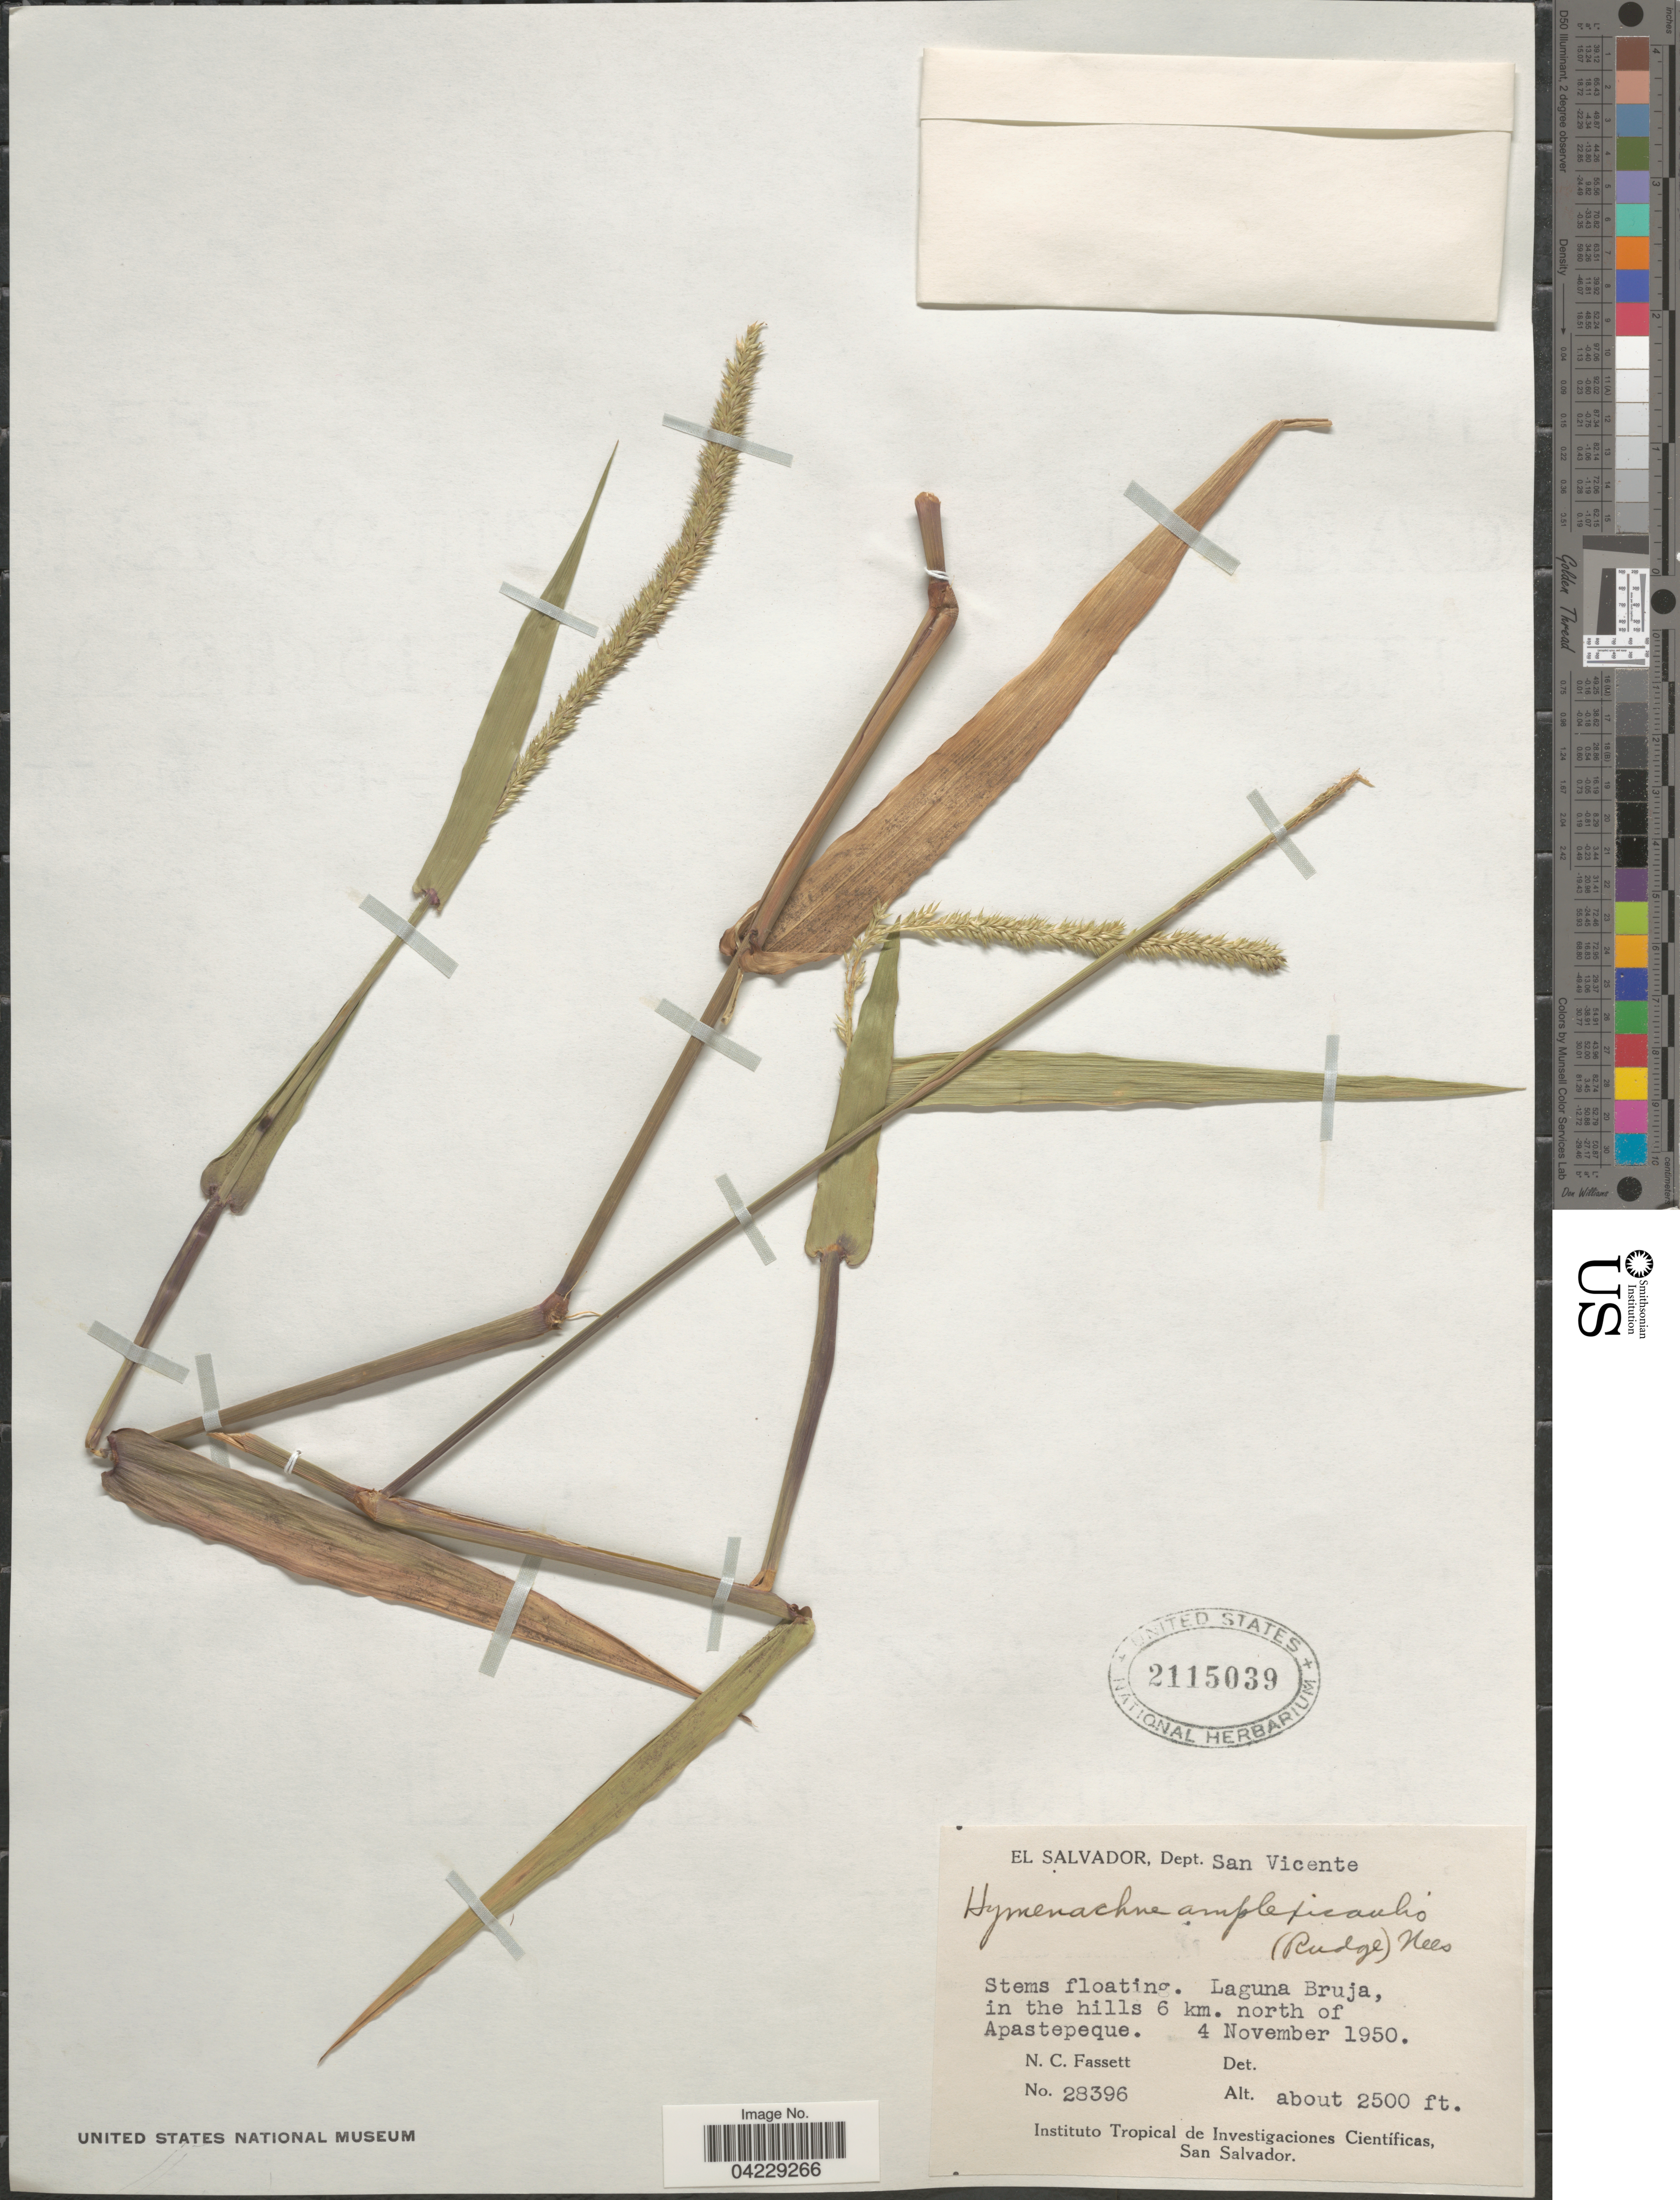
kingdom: Plantae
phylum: Tracheophyta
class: Liliopsida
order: Poales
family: Poaceae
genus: Hymenachne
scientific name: Hymenachne amplexicaulis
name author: (Rudge) Nees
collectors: N. C. Fassett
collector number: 28396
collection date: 1950-11-04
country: El Salvador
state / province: San Vincente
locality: Dept. San Vicente. Laguna Bruja, in the hills 6 km. north of Apastepeque.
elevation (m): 762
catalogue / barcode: US 2115039